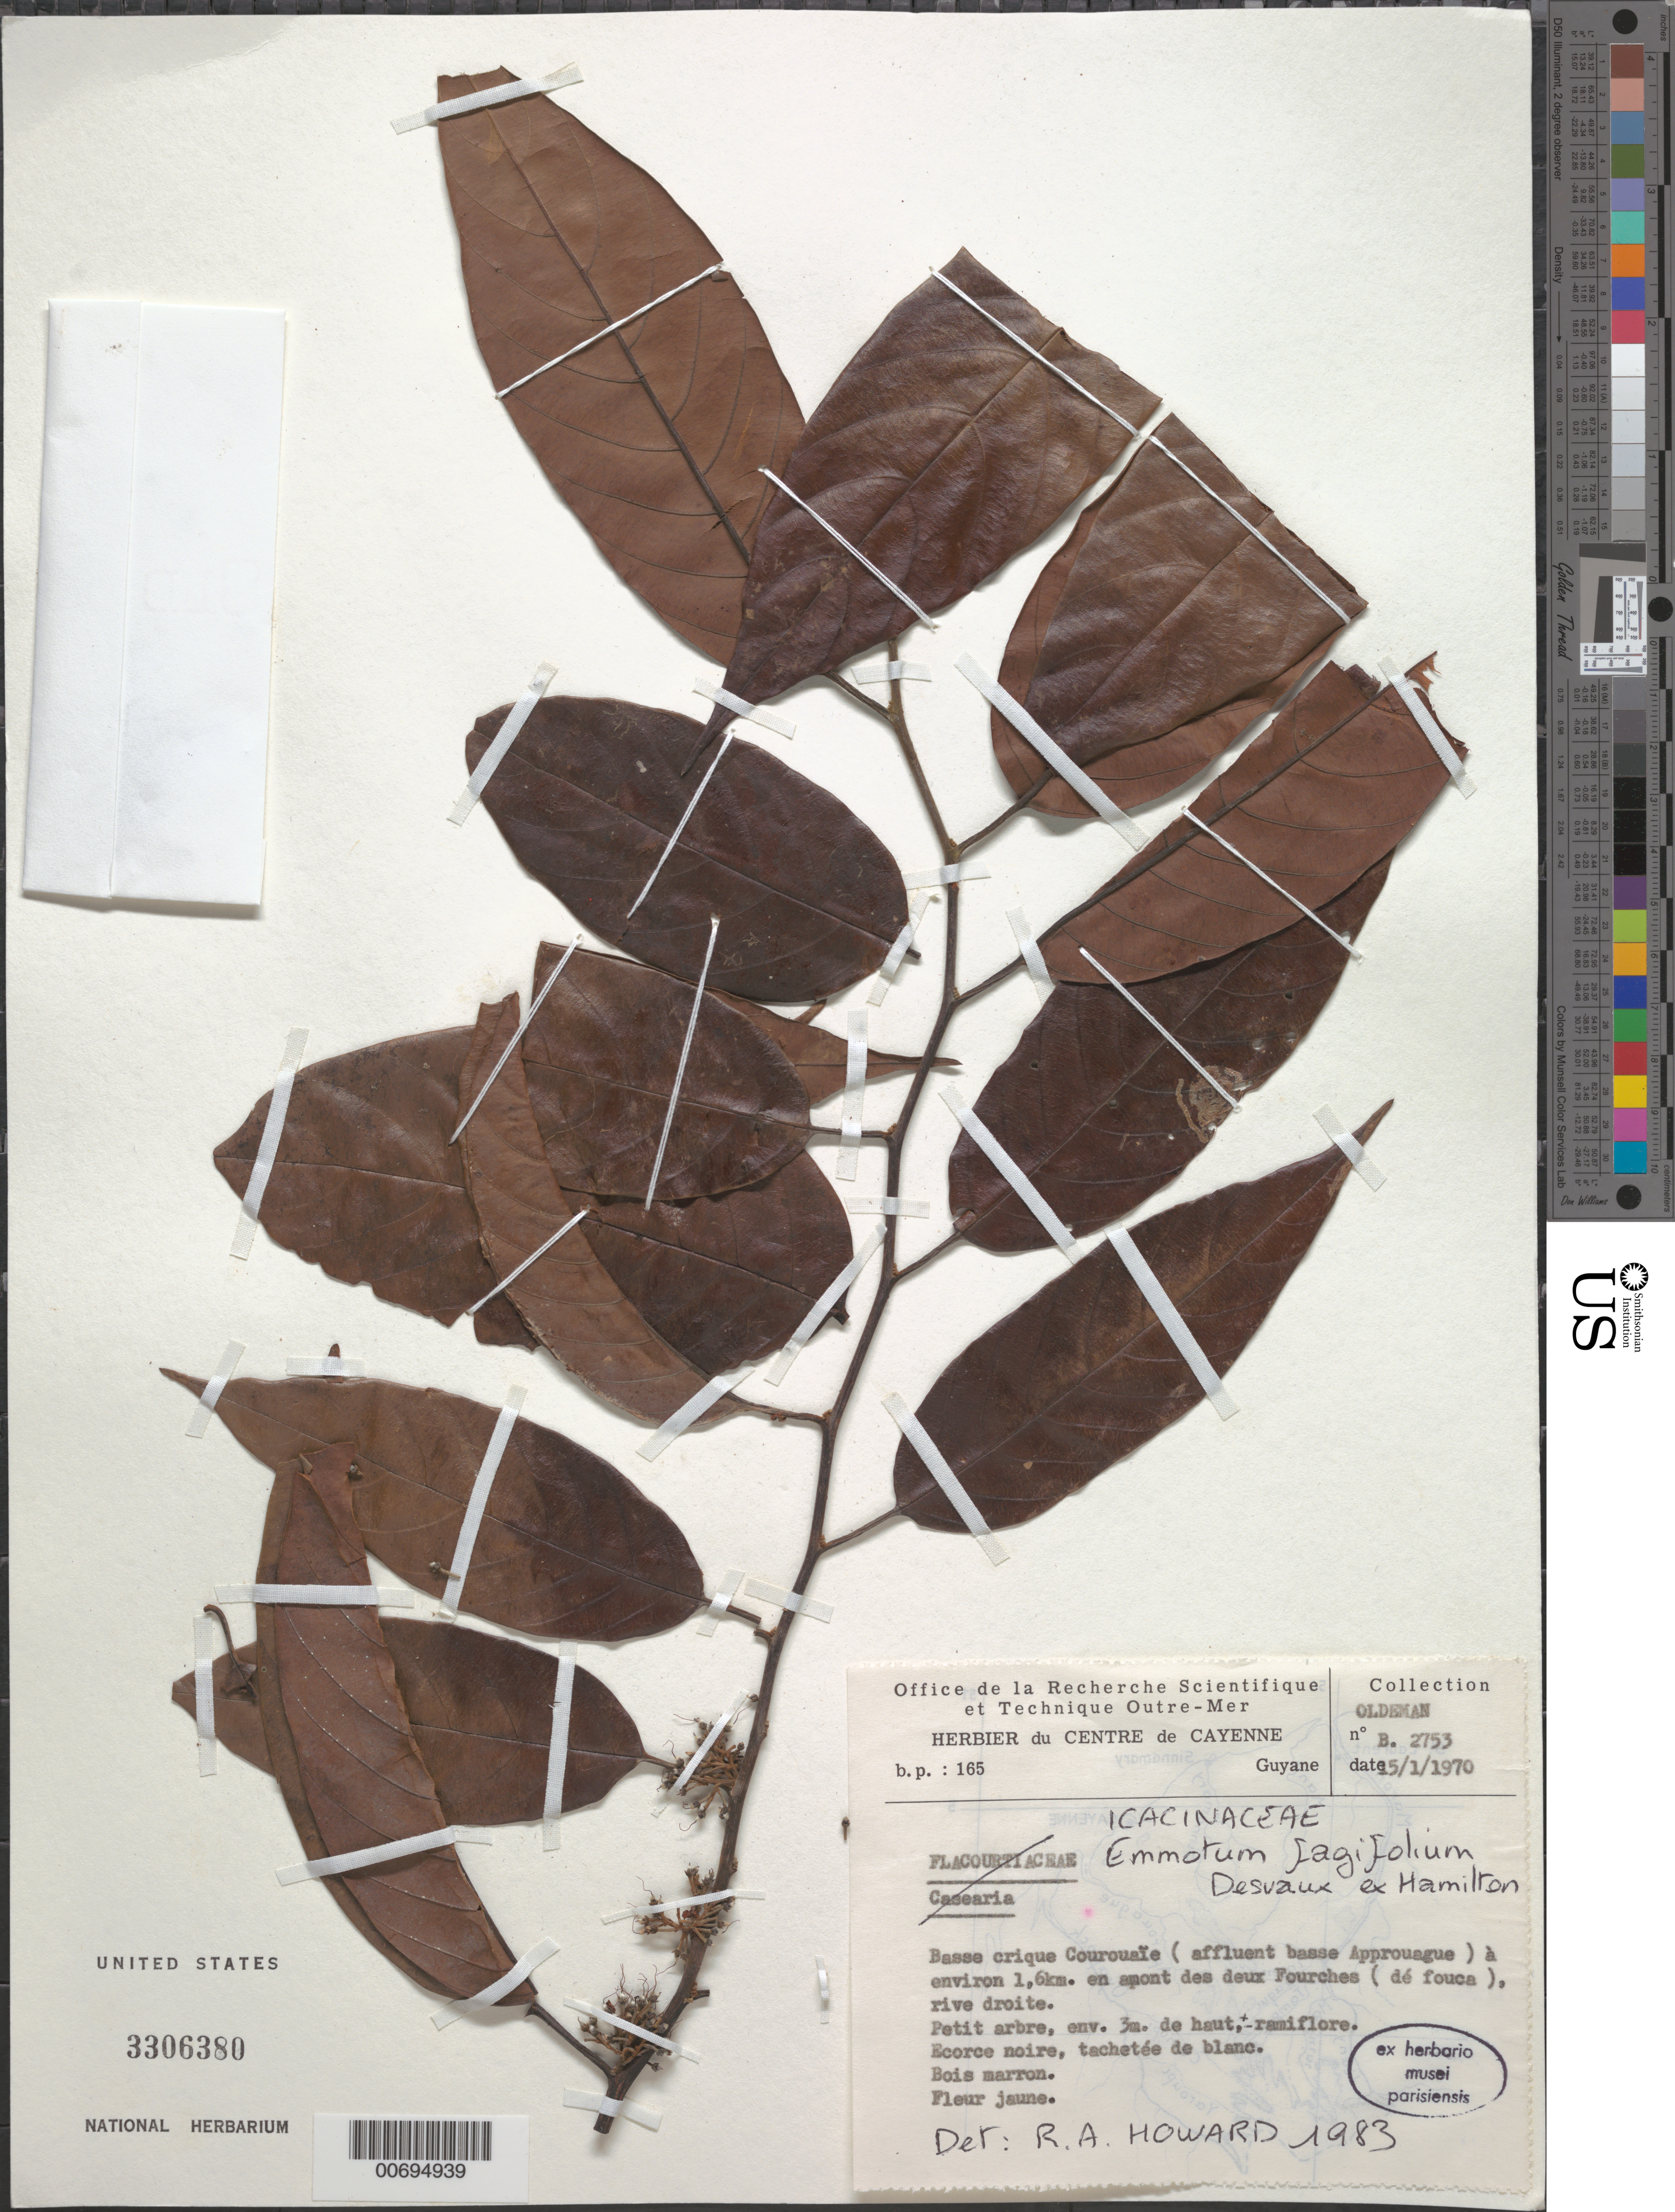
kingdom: Plantae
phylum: Tracheophyta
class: Magnoliopsida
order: Metteniusales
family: Metteniusaceae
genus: Emmotum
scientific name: Emmotum fagifolium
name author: Desv. ex Ham.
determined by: Howard, R. A.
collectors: R. Oldeman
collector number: B 2753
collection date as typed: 15-Jan-70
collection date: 1970-01-15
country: French Guiana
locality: Basse crique Courouaïe à env. 1.6 km en amont des deux Fourches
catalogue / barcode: US 3306380